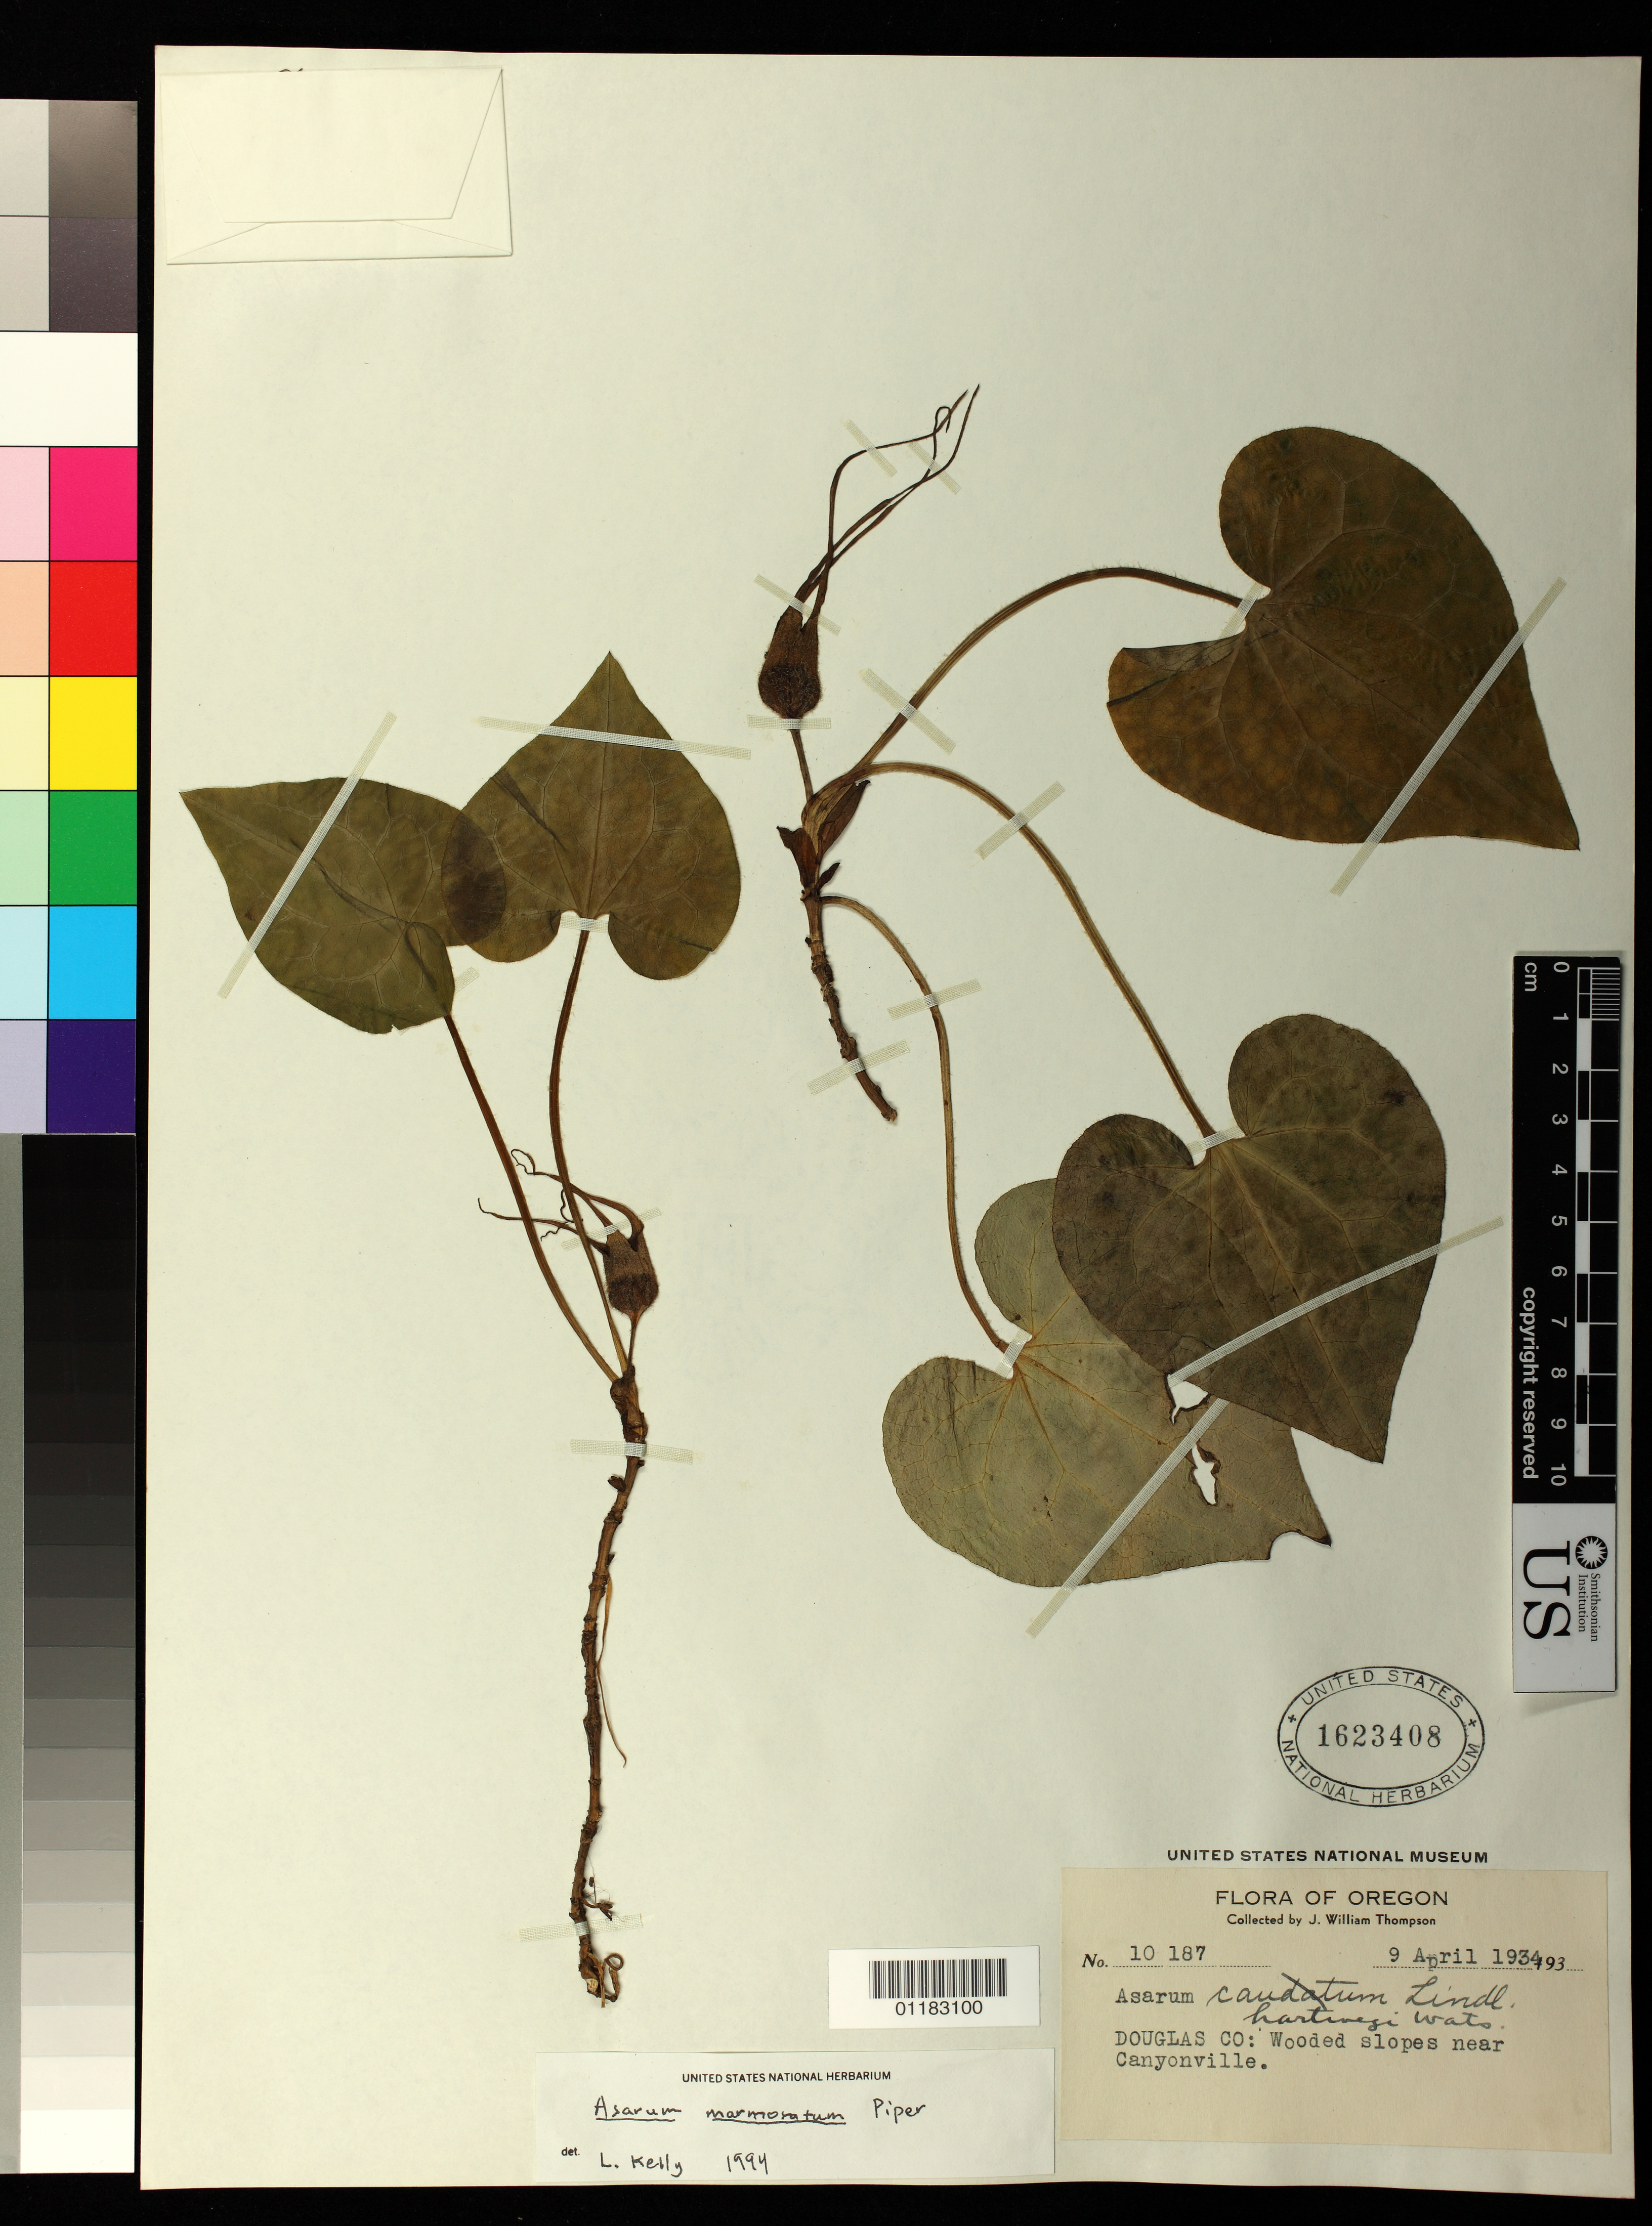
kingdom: Plantae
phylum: Tracheophyta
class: Magnoliopsida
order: Piperales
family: Aristolochiaceae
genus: Asarum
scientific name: Asarum marmoratum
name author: Piper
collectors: J. W. Thompson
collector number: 10187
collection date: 1934-04-09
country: United States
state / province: Oregon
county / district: Douglas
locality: Douglas County: Wooded slopes near Canyonville.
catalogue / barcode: US 1623408